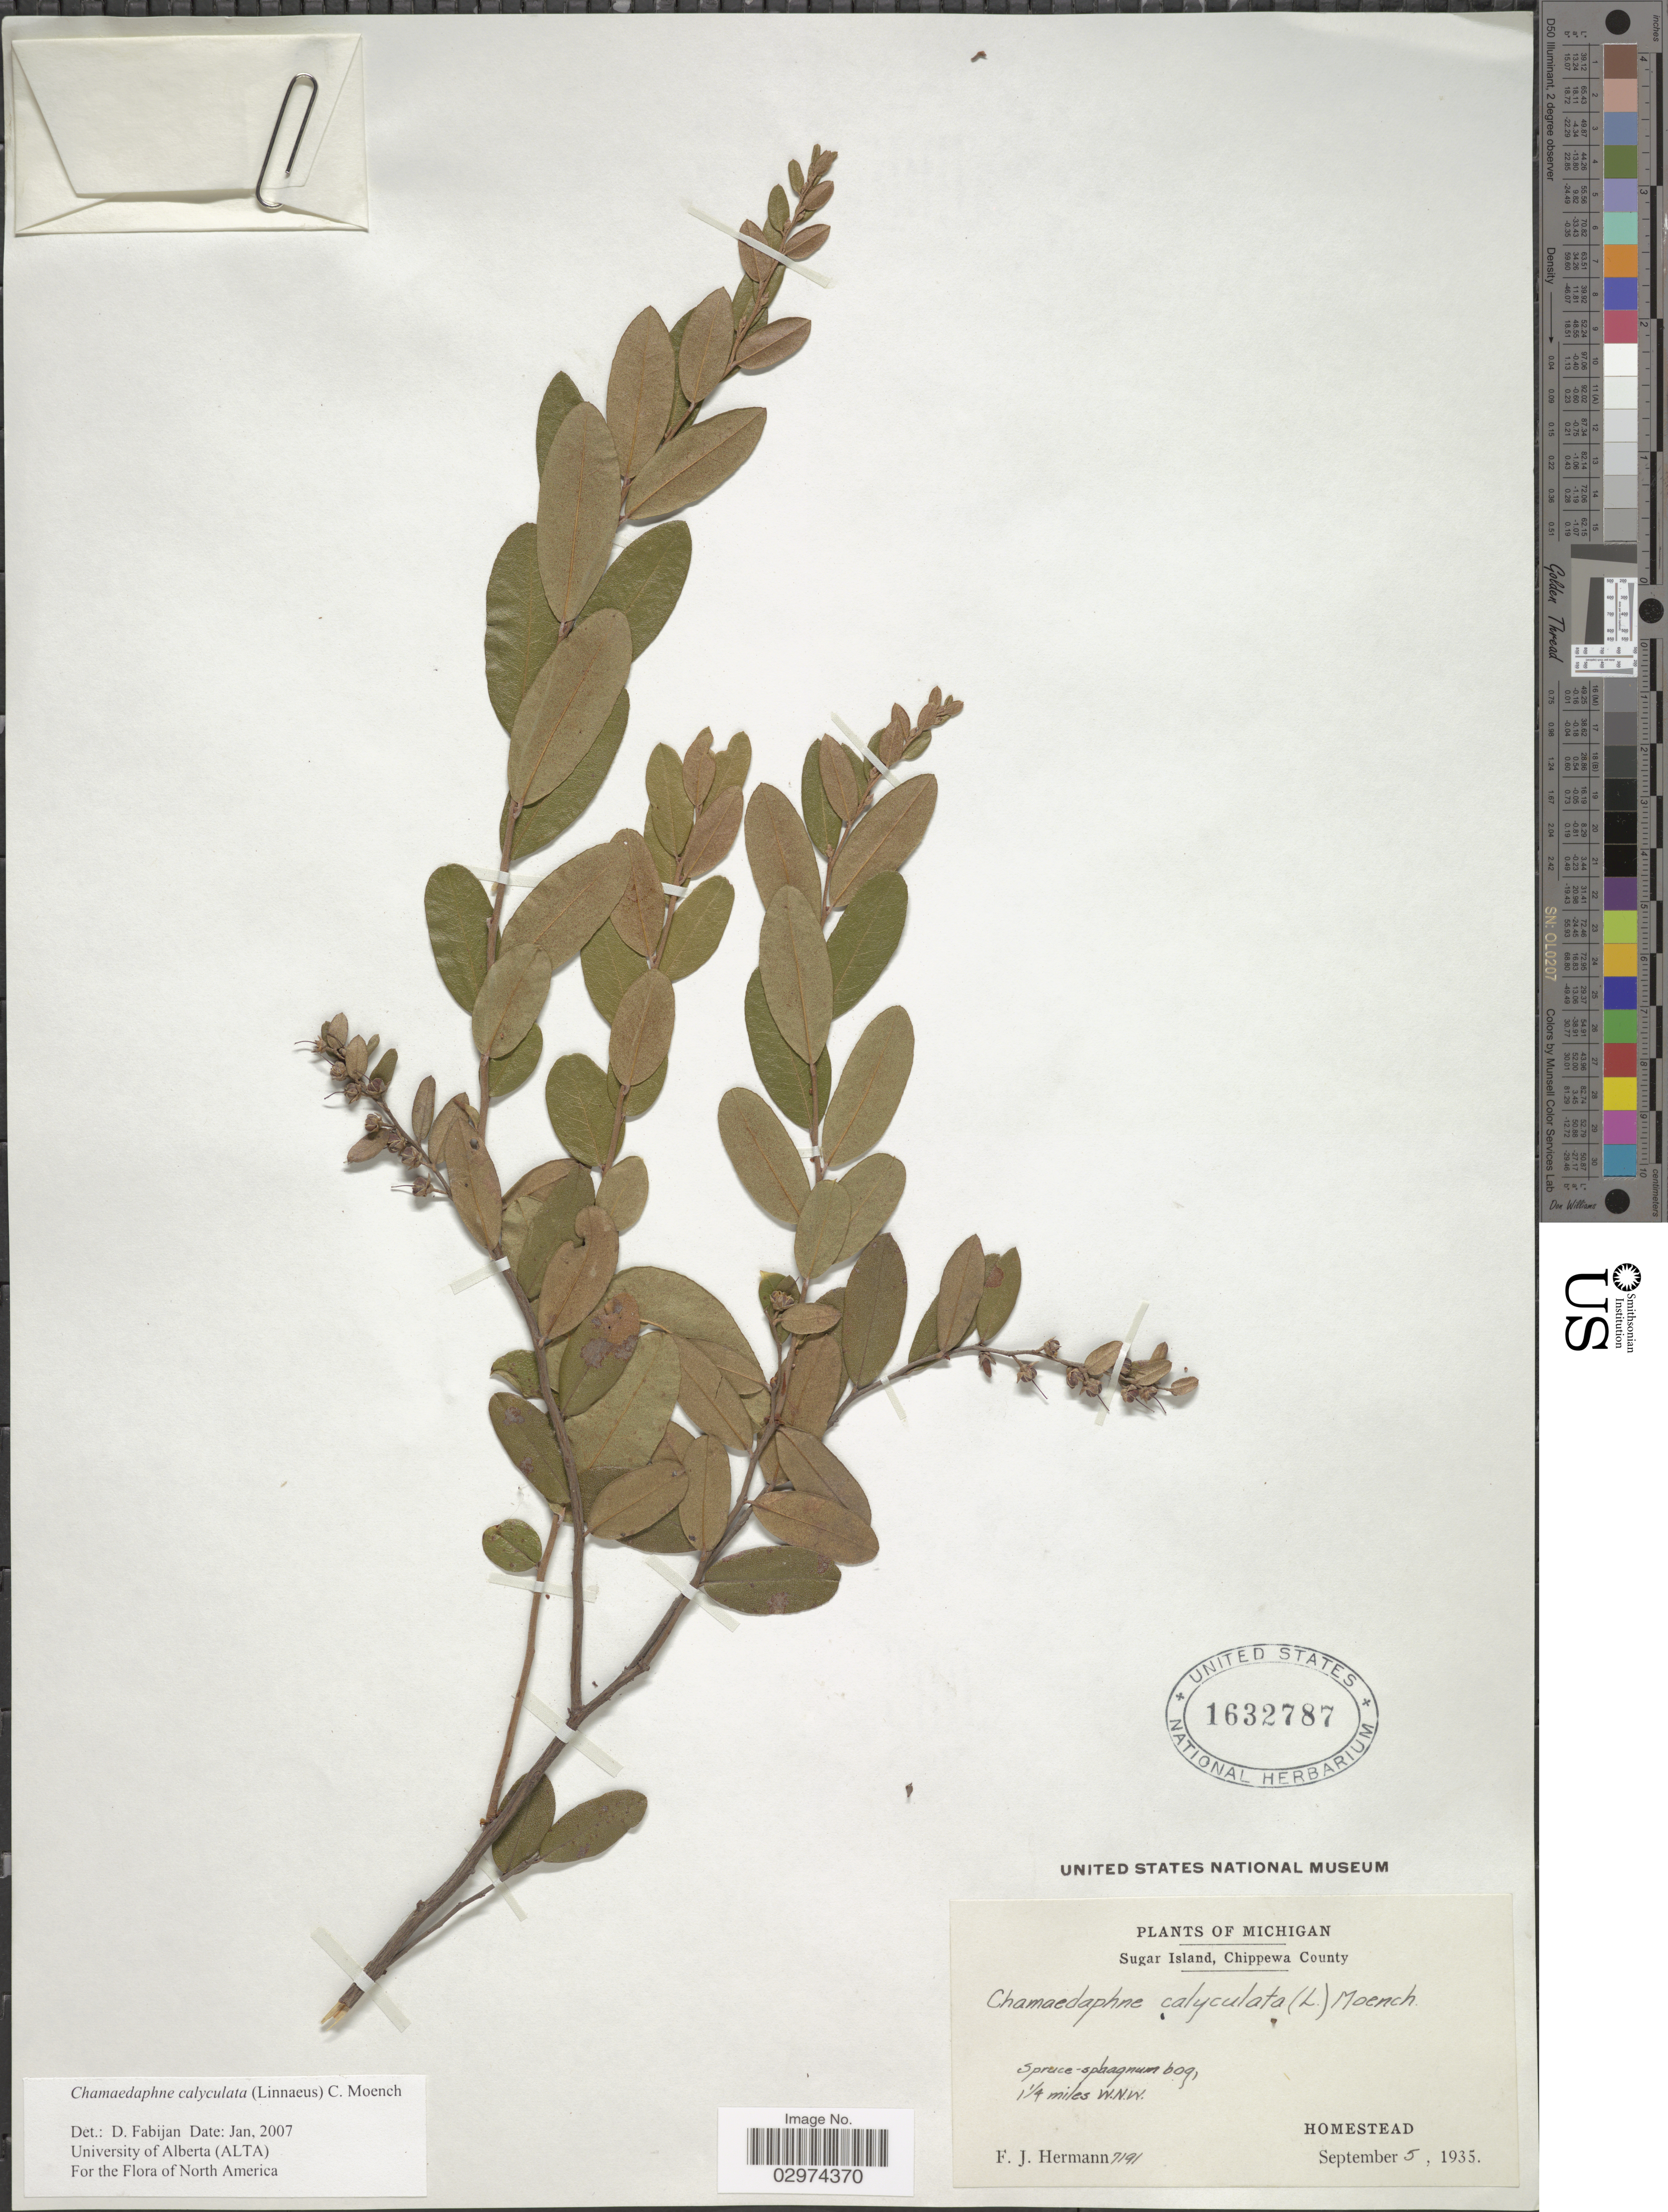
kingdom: Plantae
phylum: Tracheophyta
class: Magnoliopsida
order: Ericales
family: Ericaceae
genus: Chamaedaphne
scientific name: Chamaedaphne calyculata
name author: (L.) Moench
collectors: F. J. Hermann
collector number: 7191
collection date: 1935-09-05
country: United States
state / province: Michigan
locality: Sugar Island, Chippewa County. ¼ miles W.N.W. Homestead.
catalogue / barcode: US 1632787